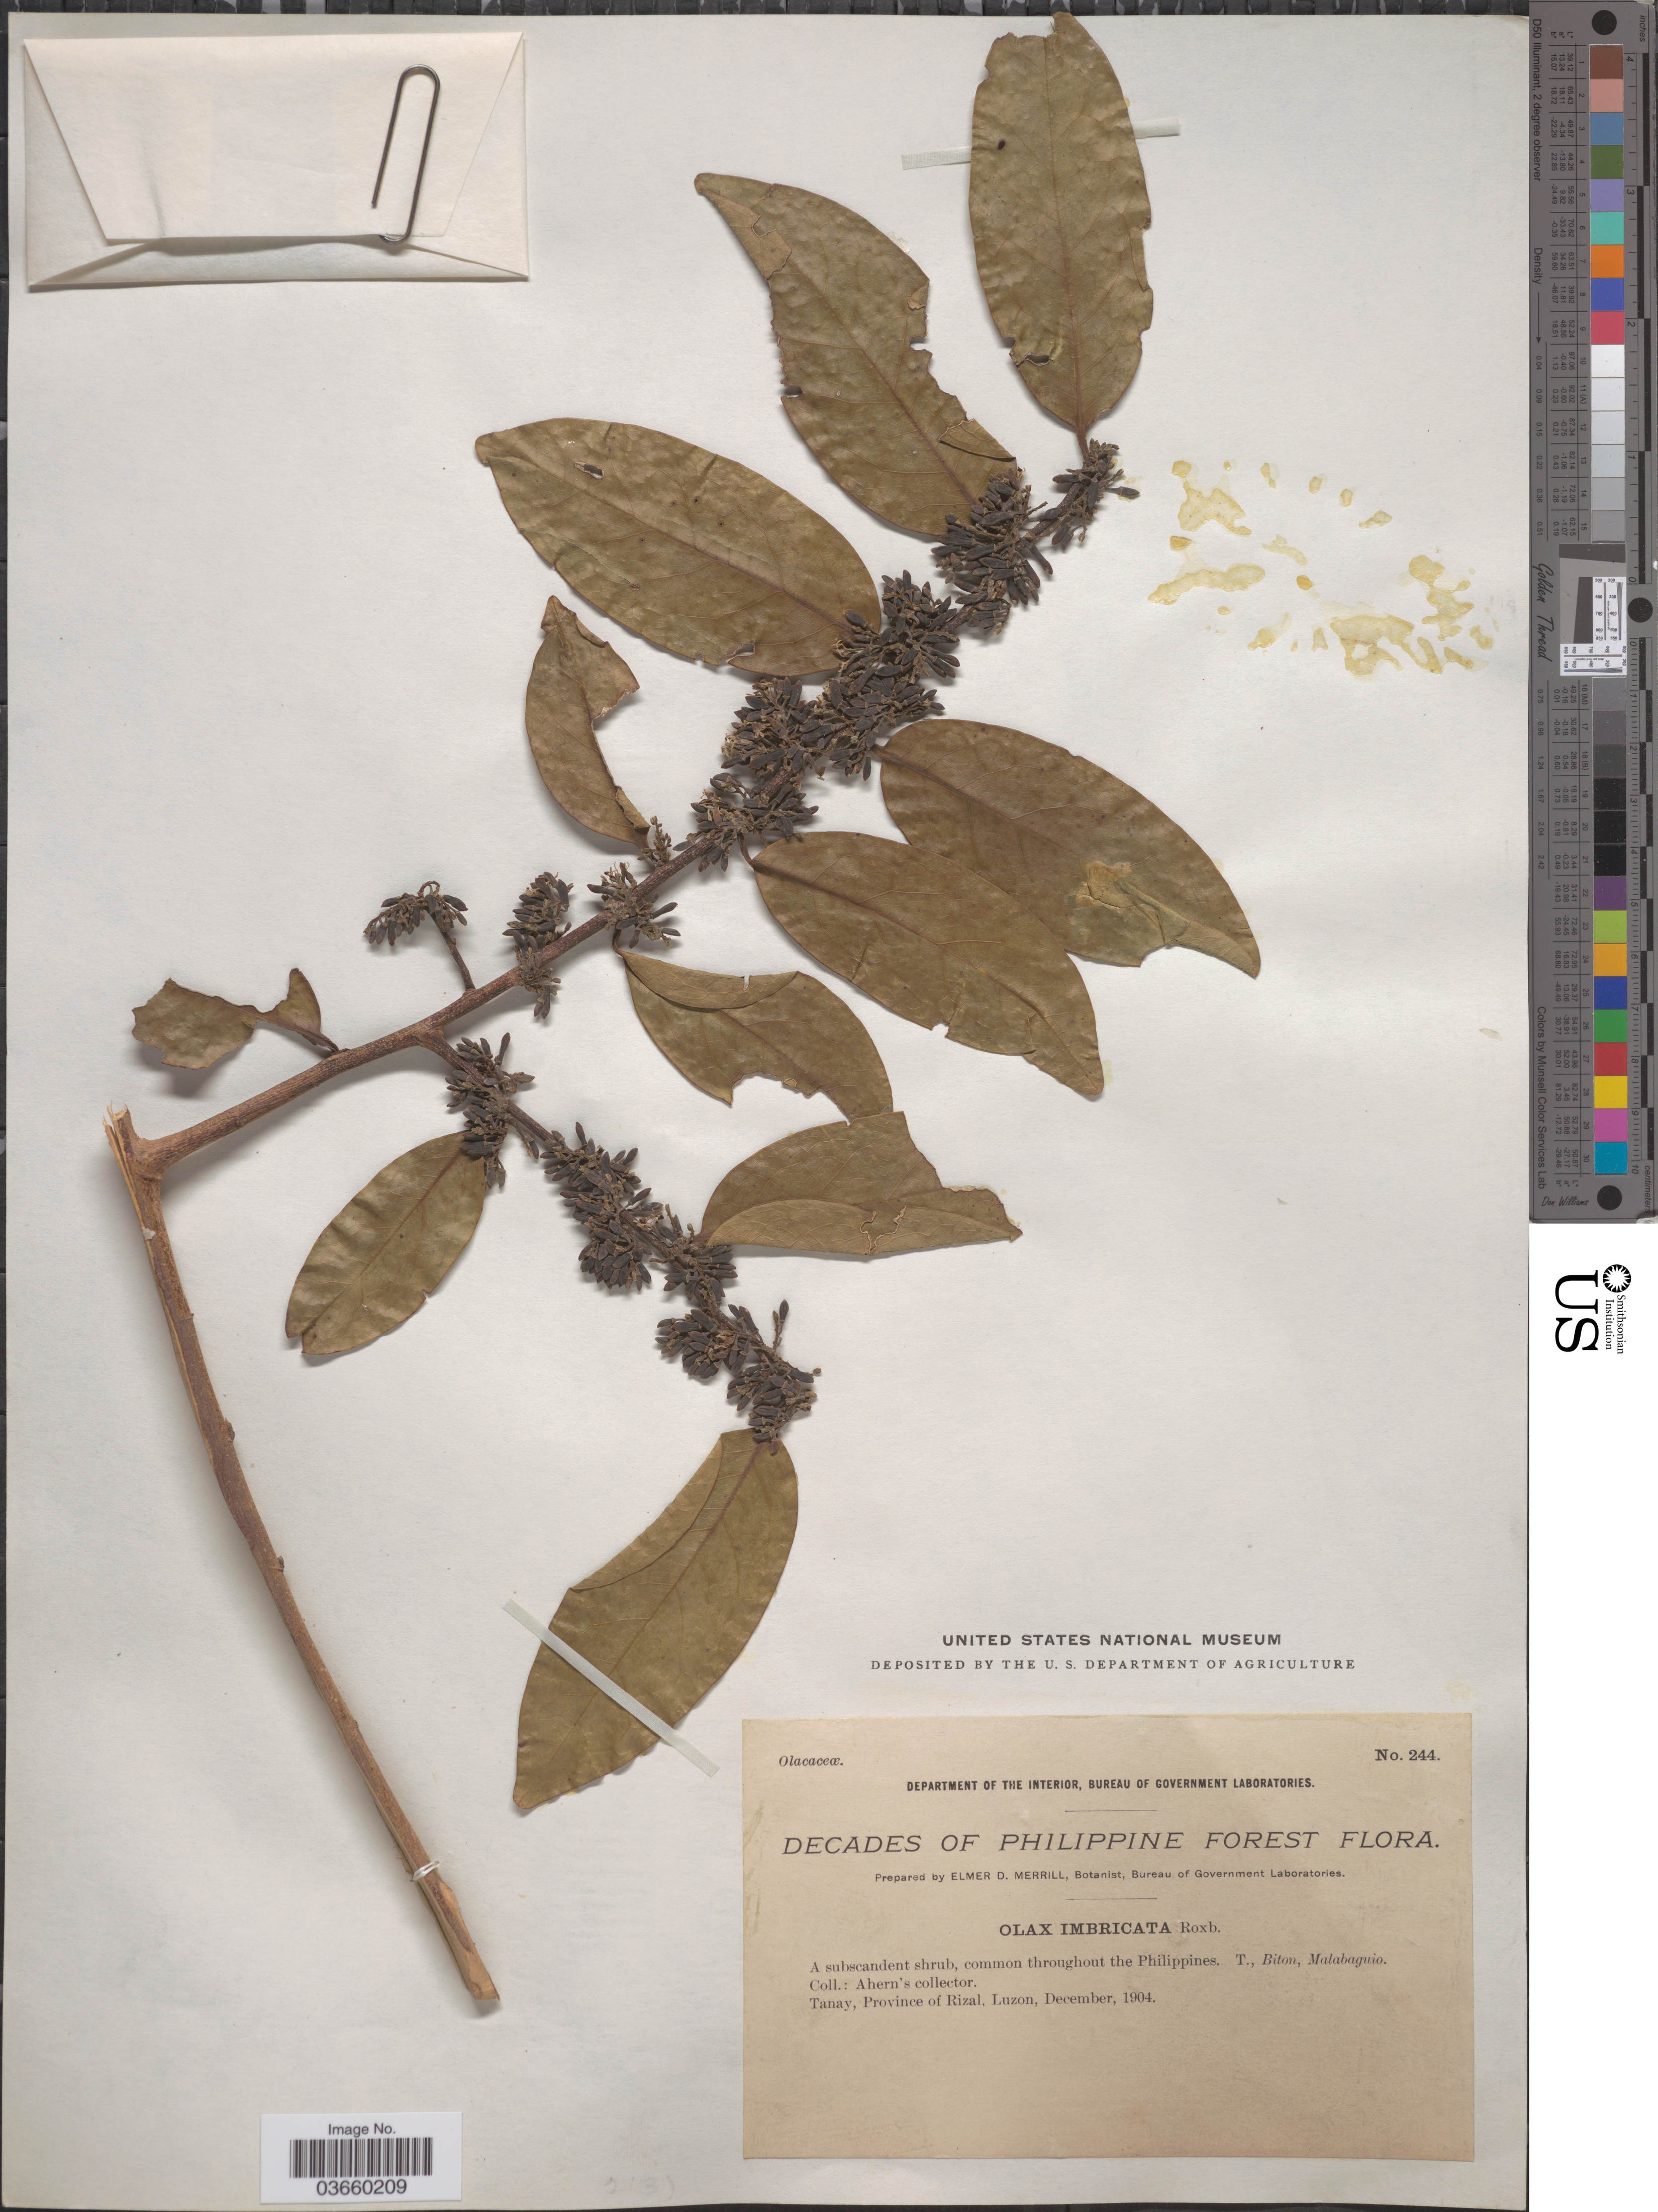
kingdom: Plantae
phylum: Tracheophyta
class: Magnoliopsida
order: Santalales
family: Olacaceae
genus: Olax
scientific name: Olax imbricata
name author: Roxb.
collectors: Ahern's collector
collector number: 244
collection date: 1904-12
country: Philippines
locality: Tanay, Province of Rizal, Luzon.